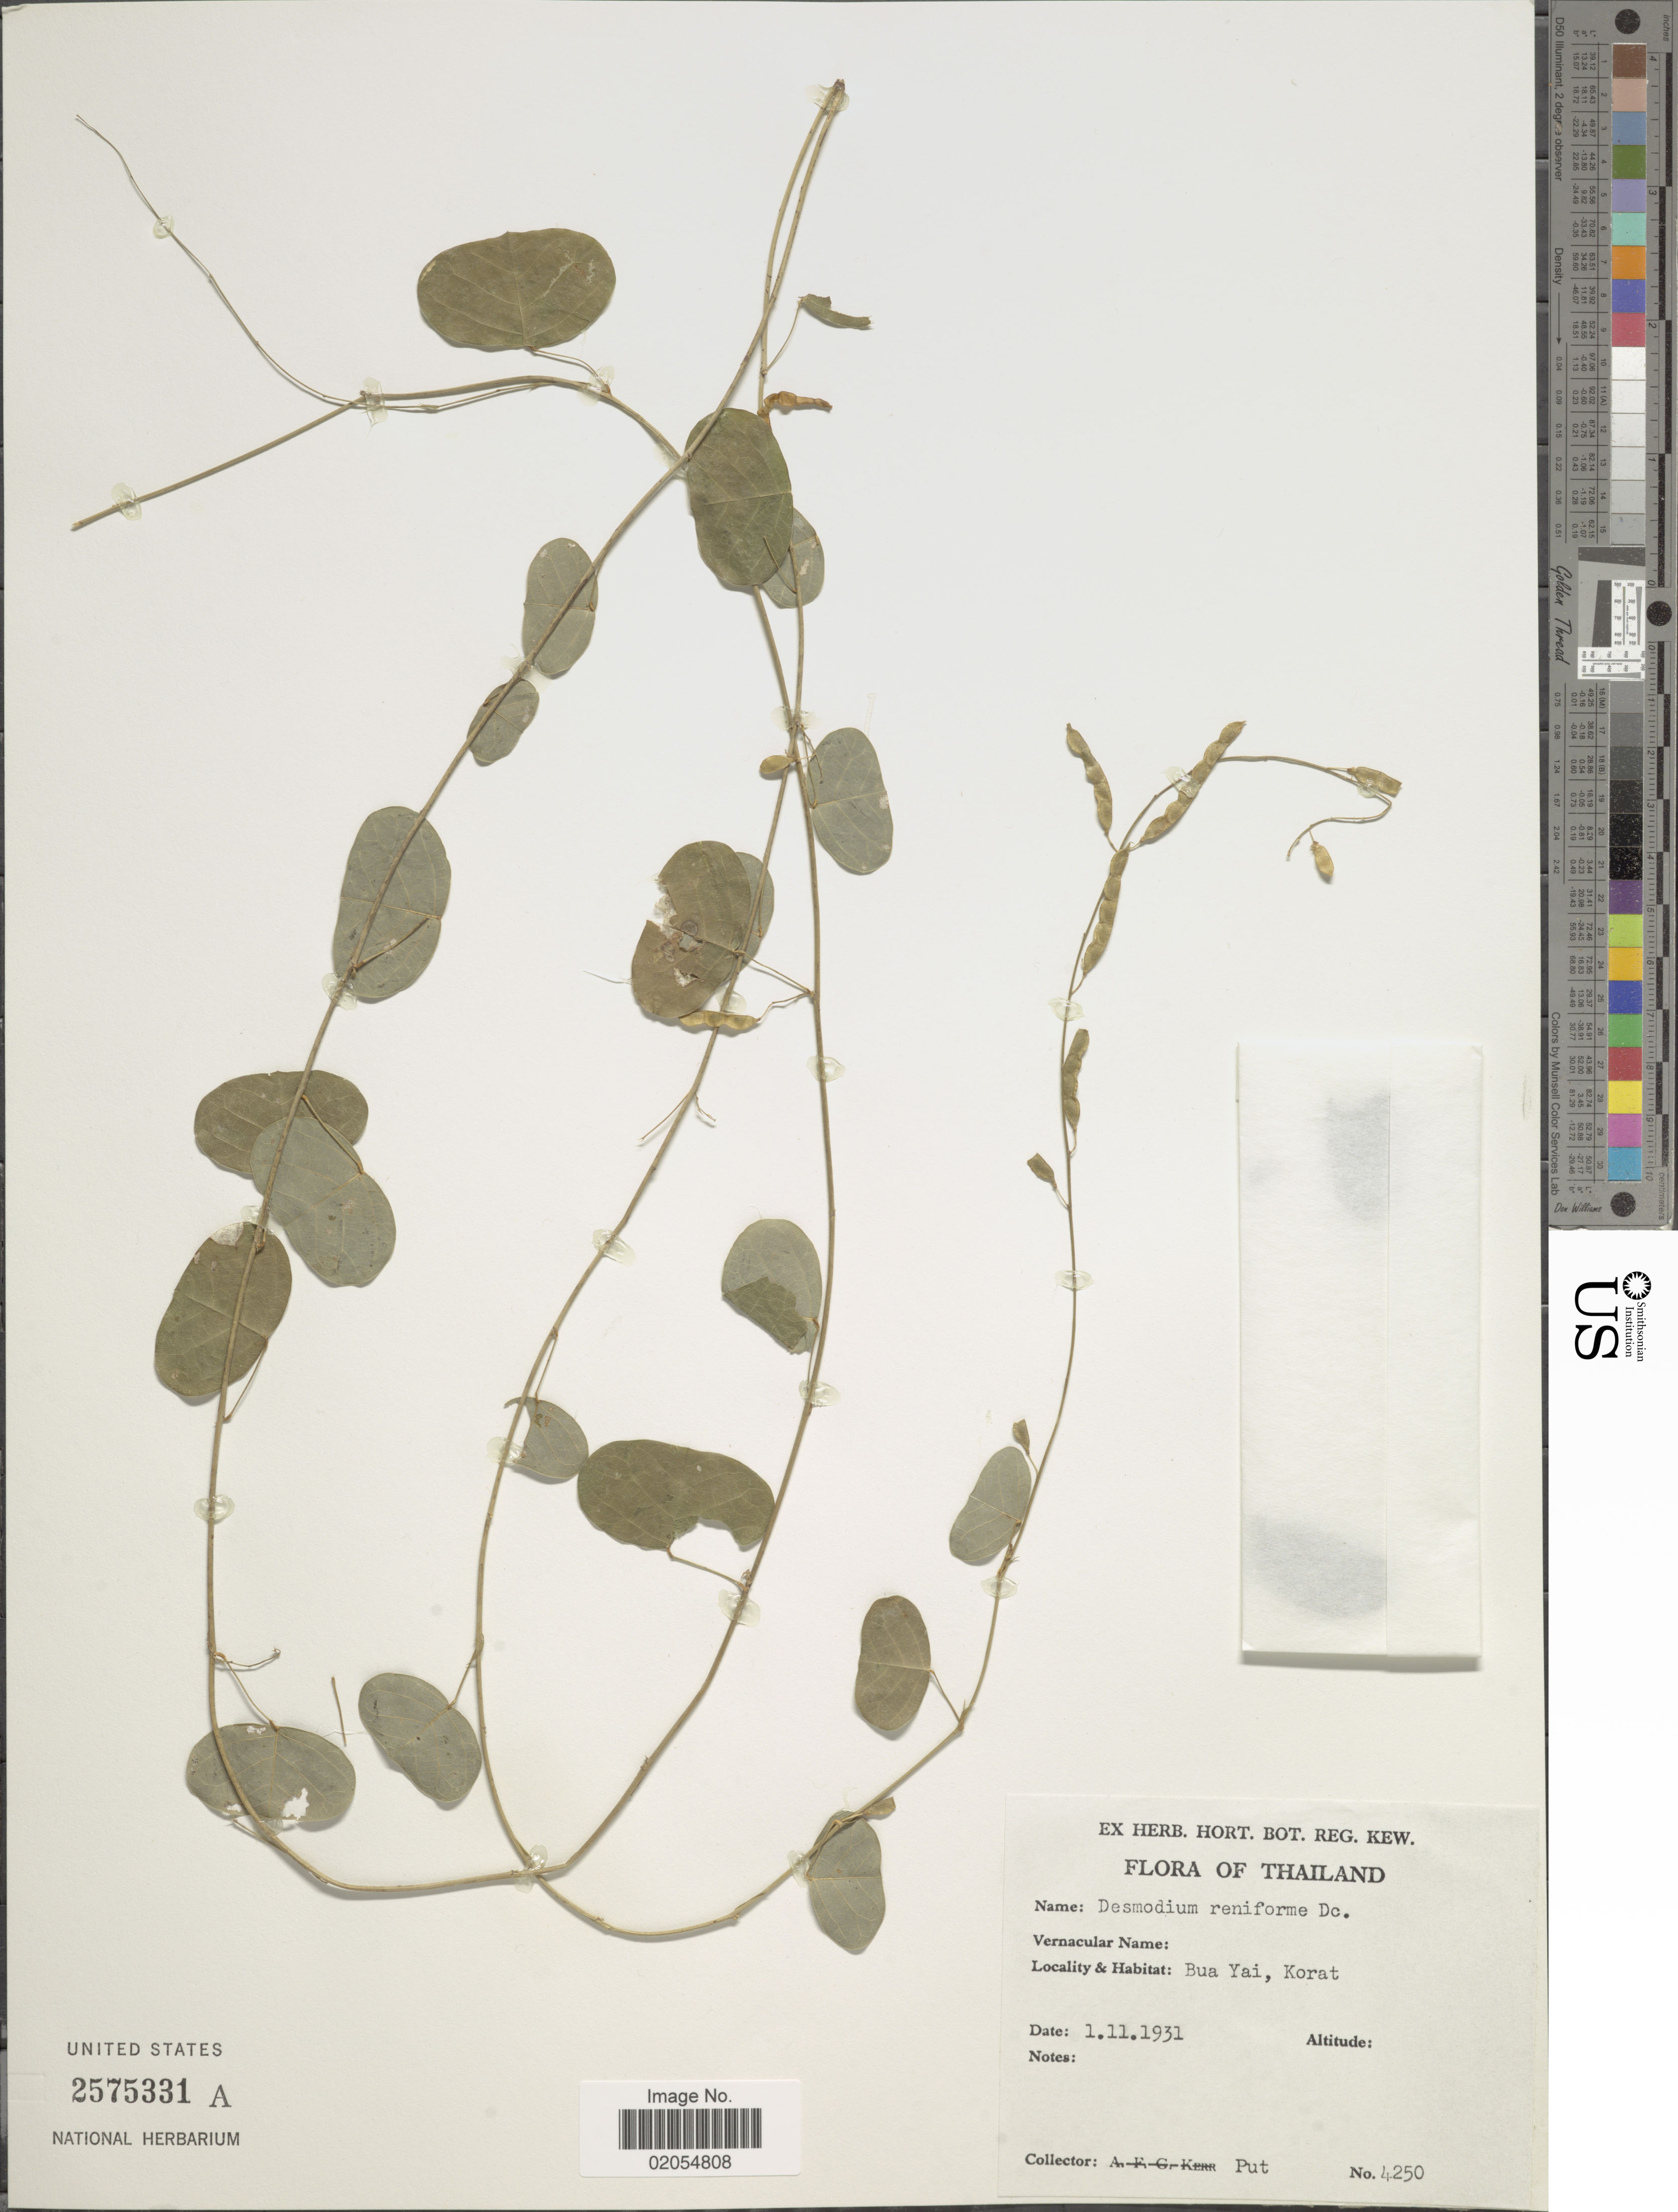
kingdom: Plantae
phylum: Tracheophyta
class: Magnoliopsida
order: Fabales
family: Fabaceae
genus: Huangtcia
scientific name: Huangtcia renifolia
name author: (L.) H. Ohashi & K. Ohashi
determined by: Strong, Mark T., (BOT), Smithsonian Institution - National Museum of Natural History (UNITED STATES)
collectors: -. Put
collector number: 4250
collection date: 1931-11-01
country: Thailand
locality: Bua Yai, Korat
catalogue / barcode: US 2575331A